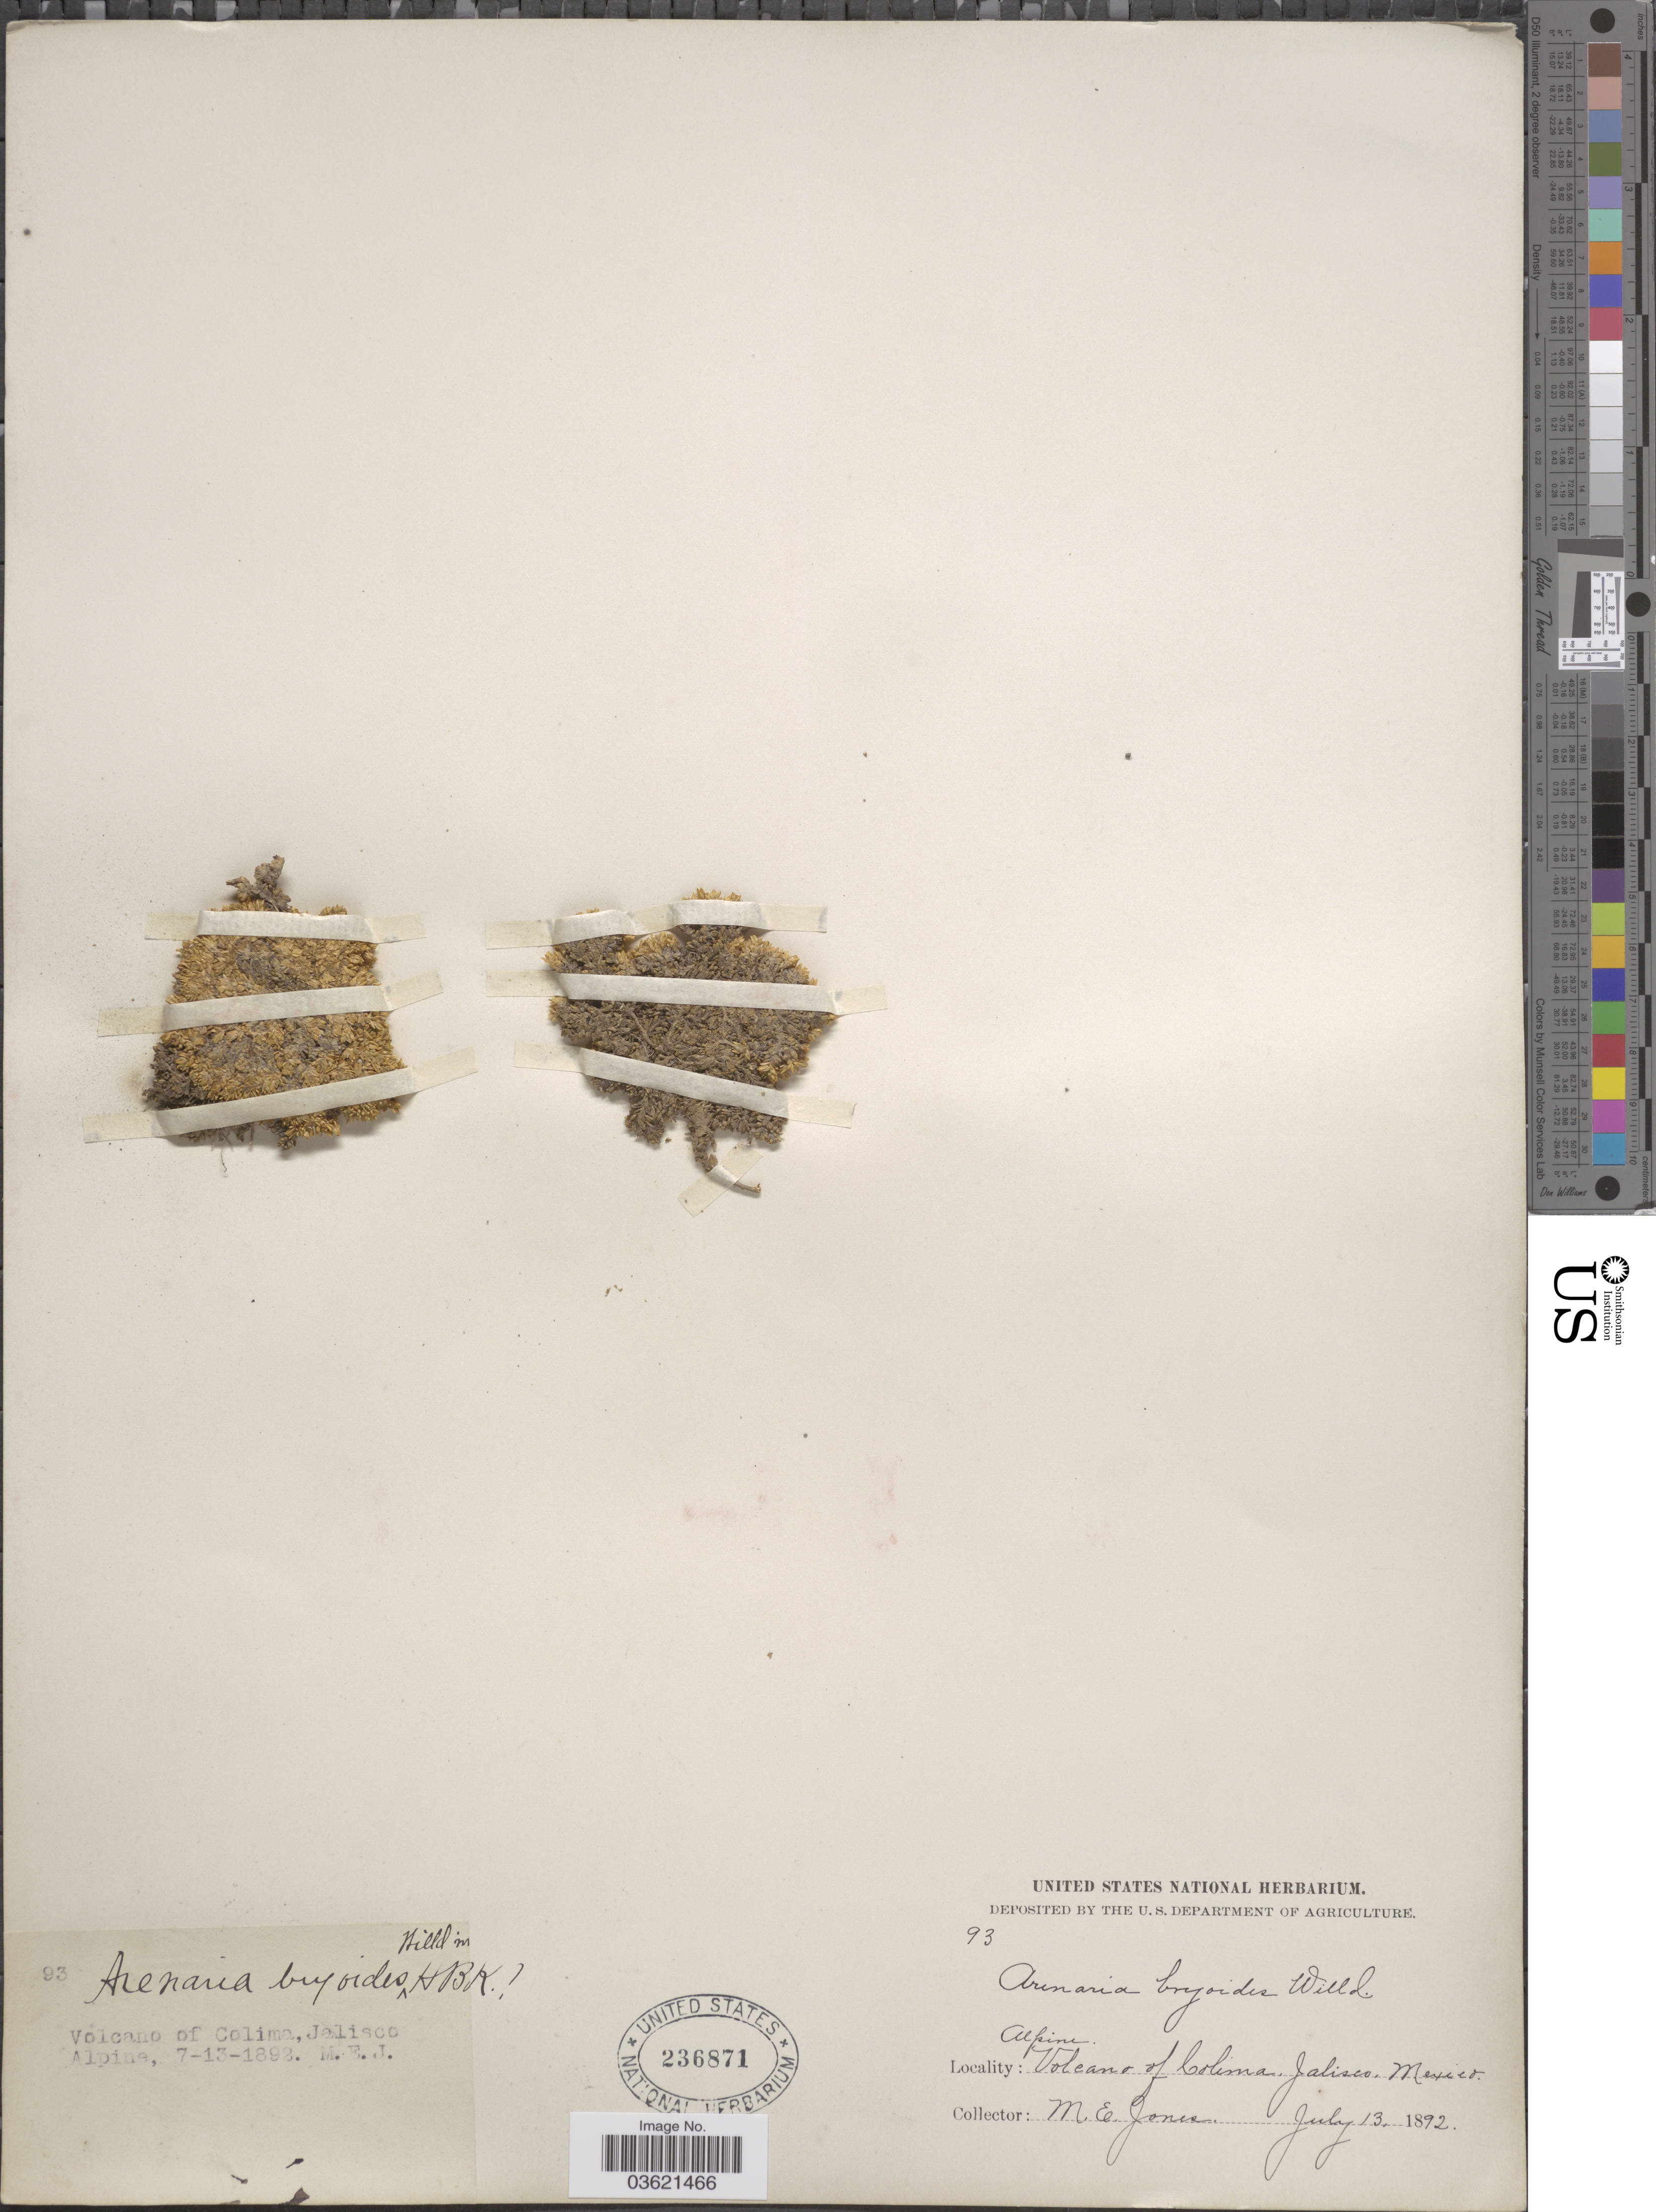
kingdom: Plantae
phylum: Tracheophyta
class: Magnoliopsida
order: Caryophyllales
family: Caryophyllaceae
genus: Arenaria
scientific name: Arenaria bryoides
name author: Willd. ex D.F.K. Schltdl.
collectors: M. E. Jones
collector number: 93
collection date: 1892-07-13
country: Mexico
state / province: Jalisco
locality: Volcano of Colima.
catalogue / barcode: US 236871